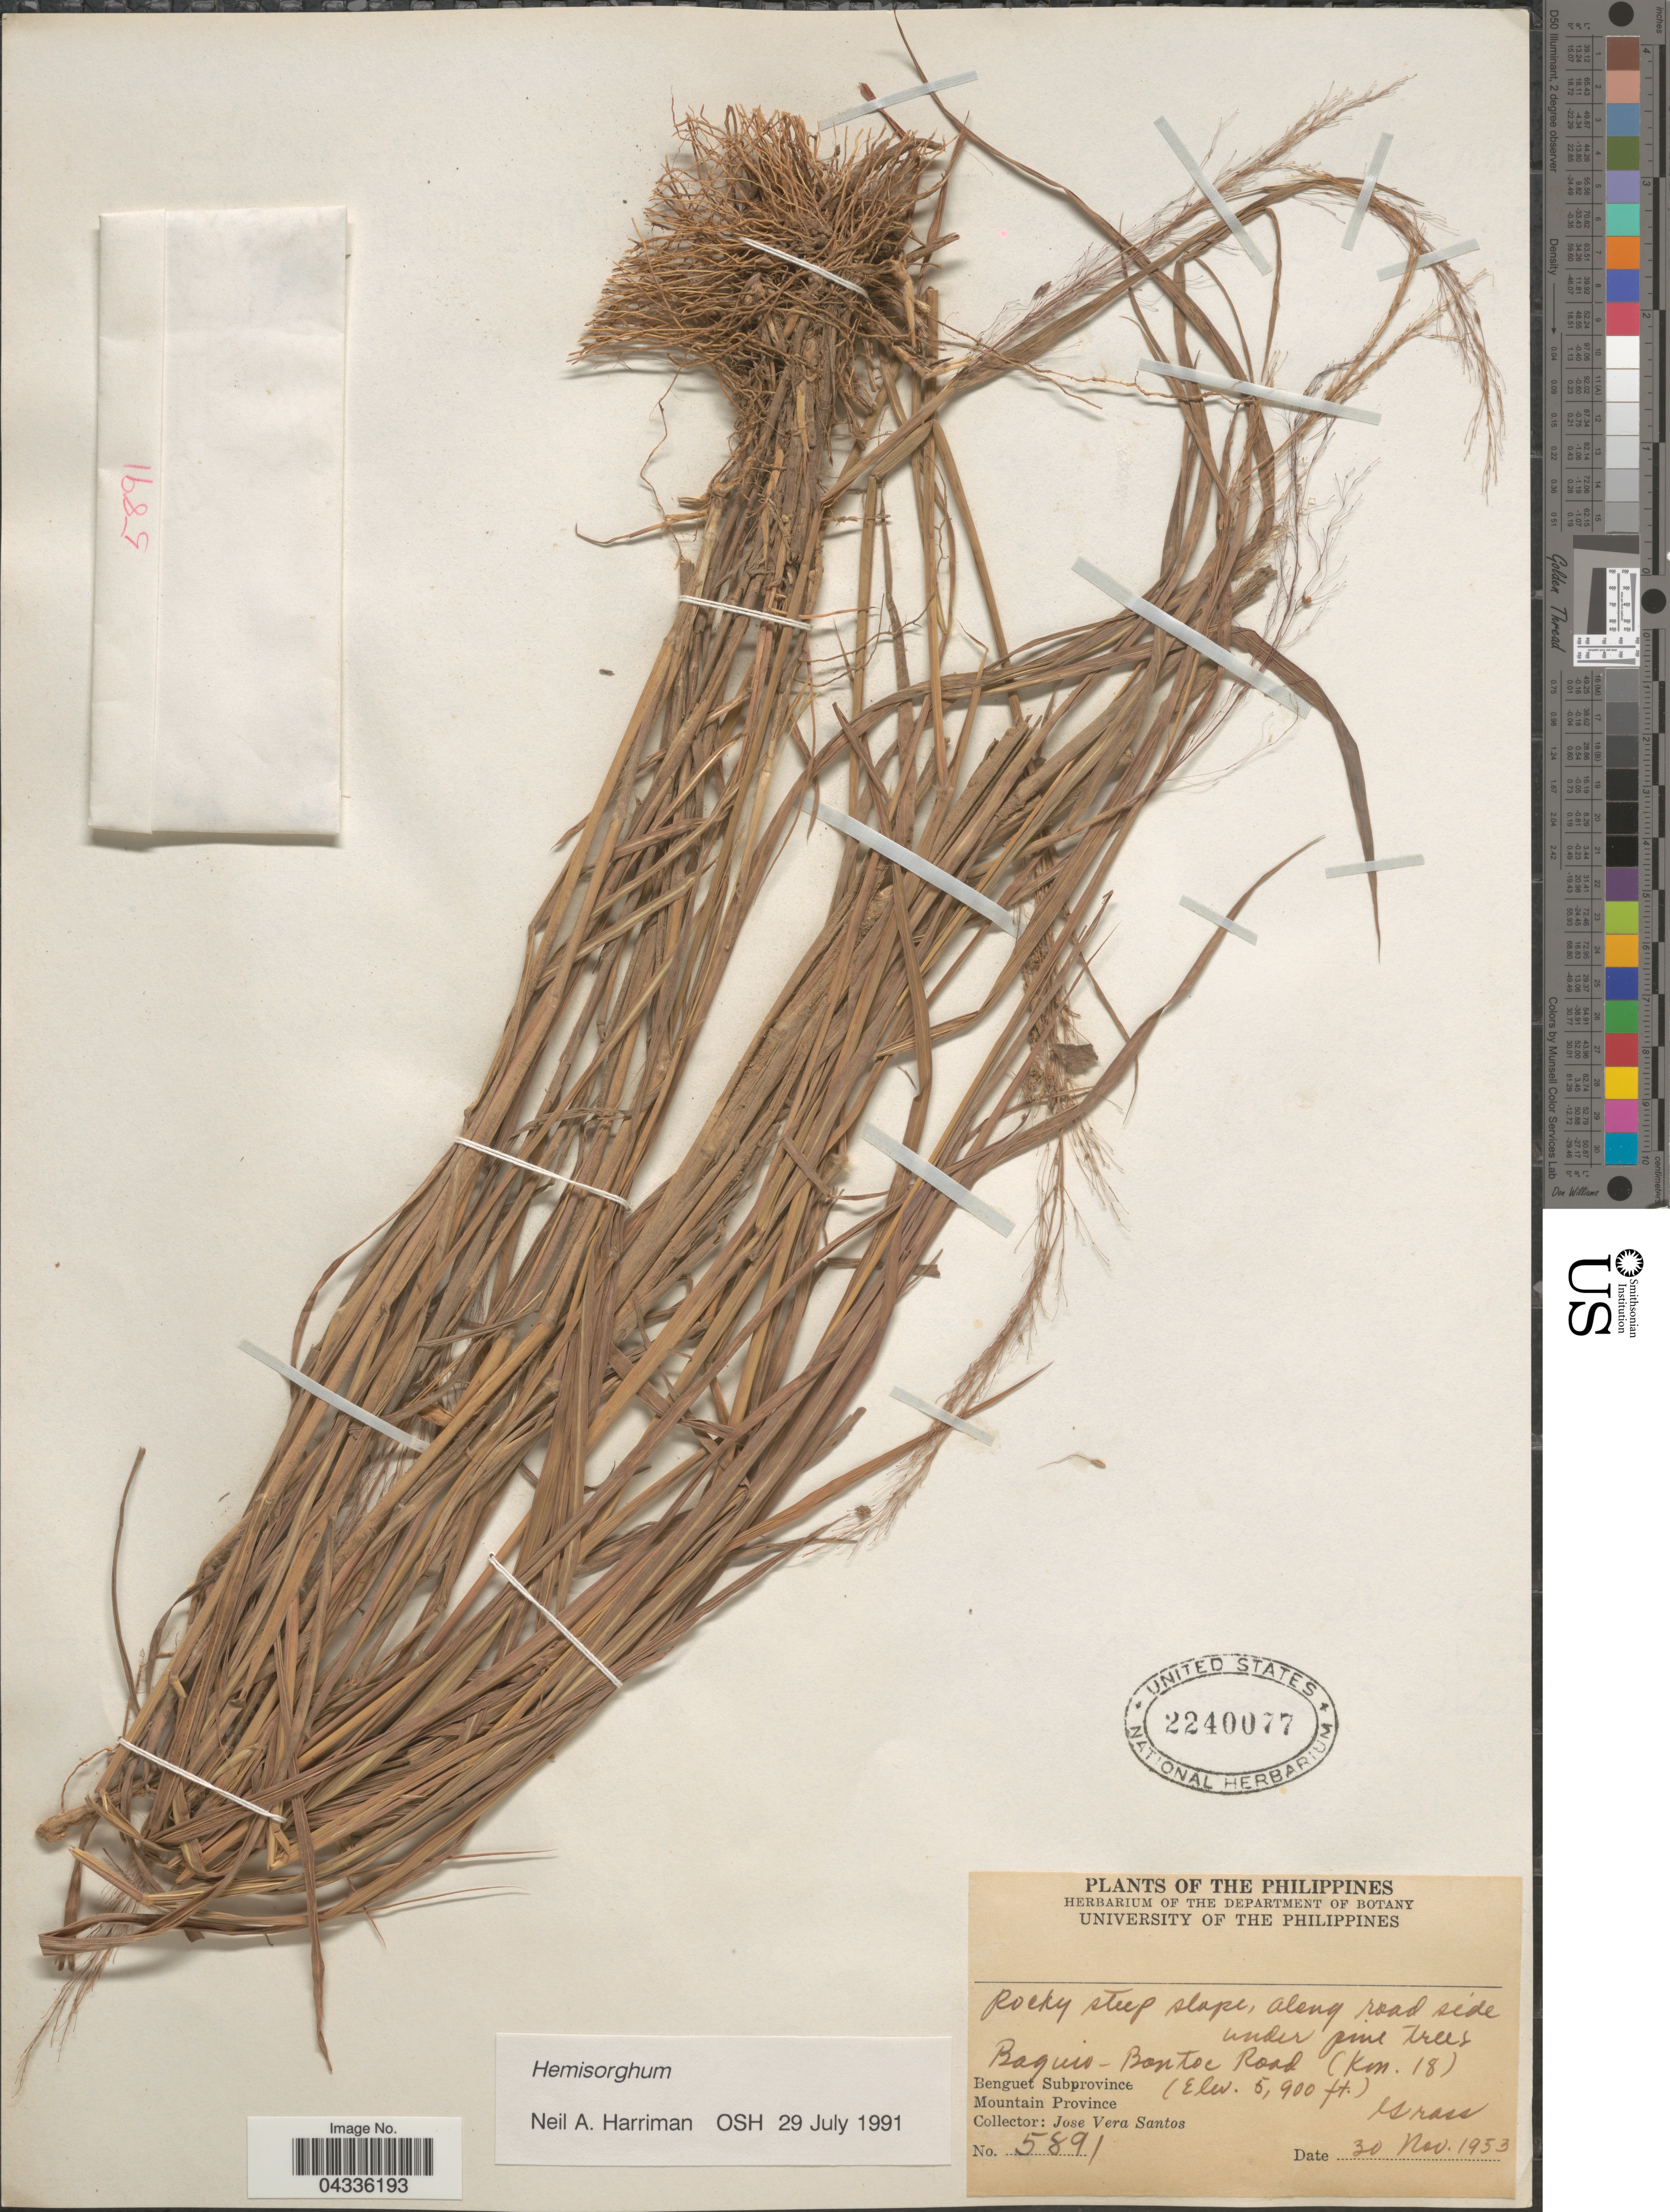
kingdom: Plantae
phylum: Tracheophyta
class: Liliopsida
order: Poales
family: Poaceae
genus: Hemisorghum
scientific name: Hemisorghum sp.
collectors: J. V. Santos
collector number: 5891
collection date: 1953-11-30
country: Philippines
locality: Baguio- Bontoc Road (Km. 18) Benguet Subprovince. Mountain Province.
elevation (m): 1798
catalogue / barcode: US 2240077